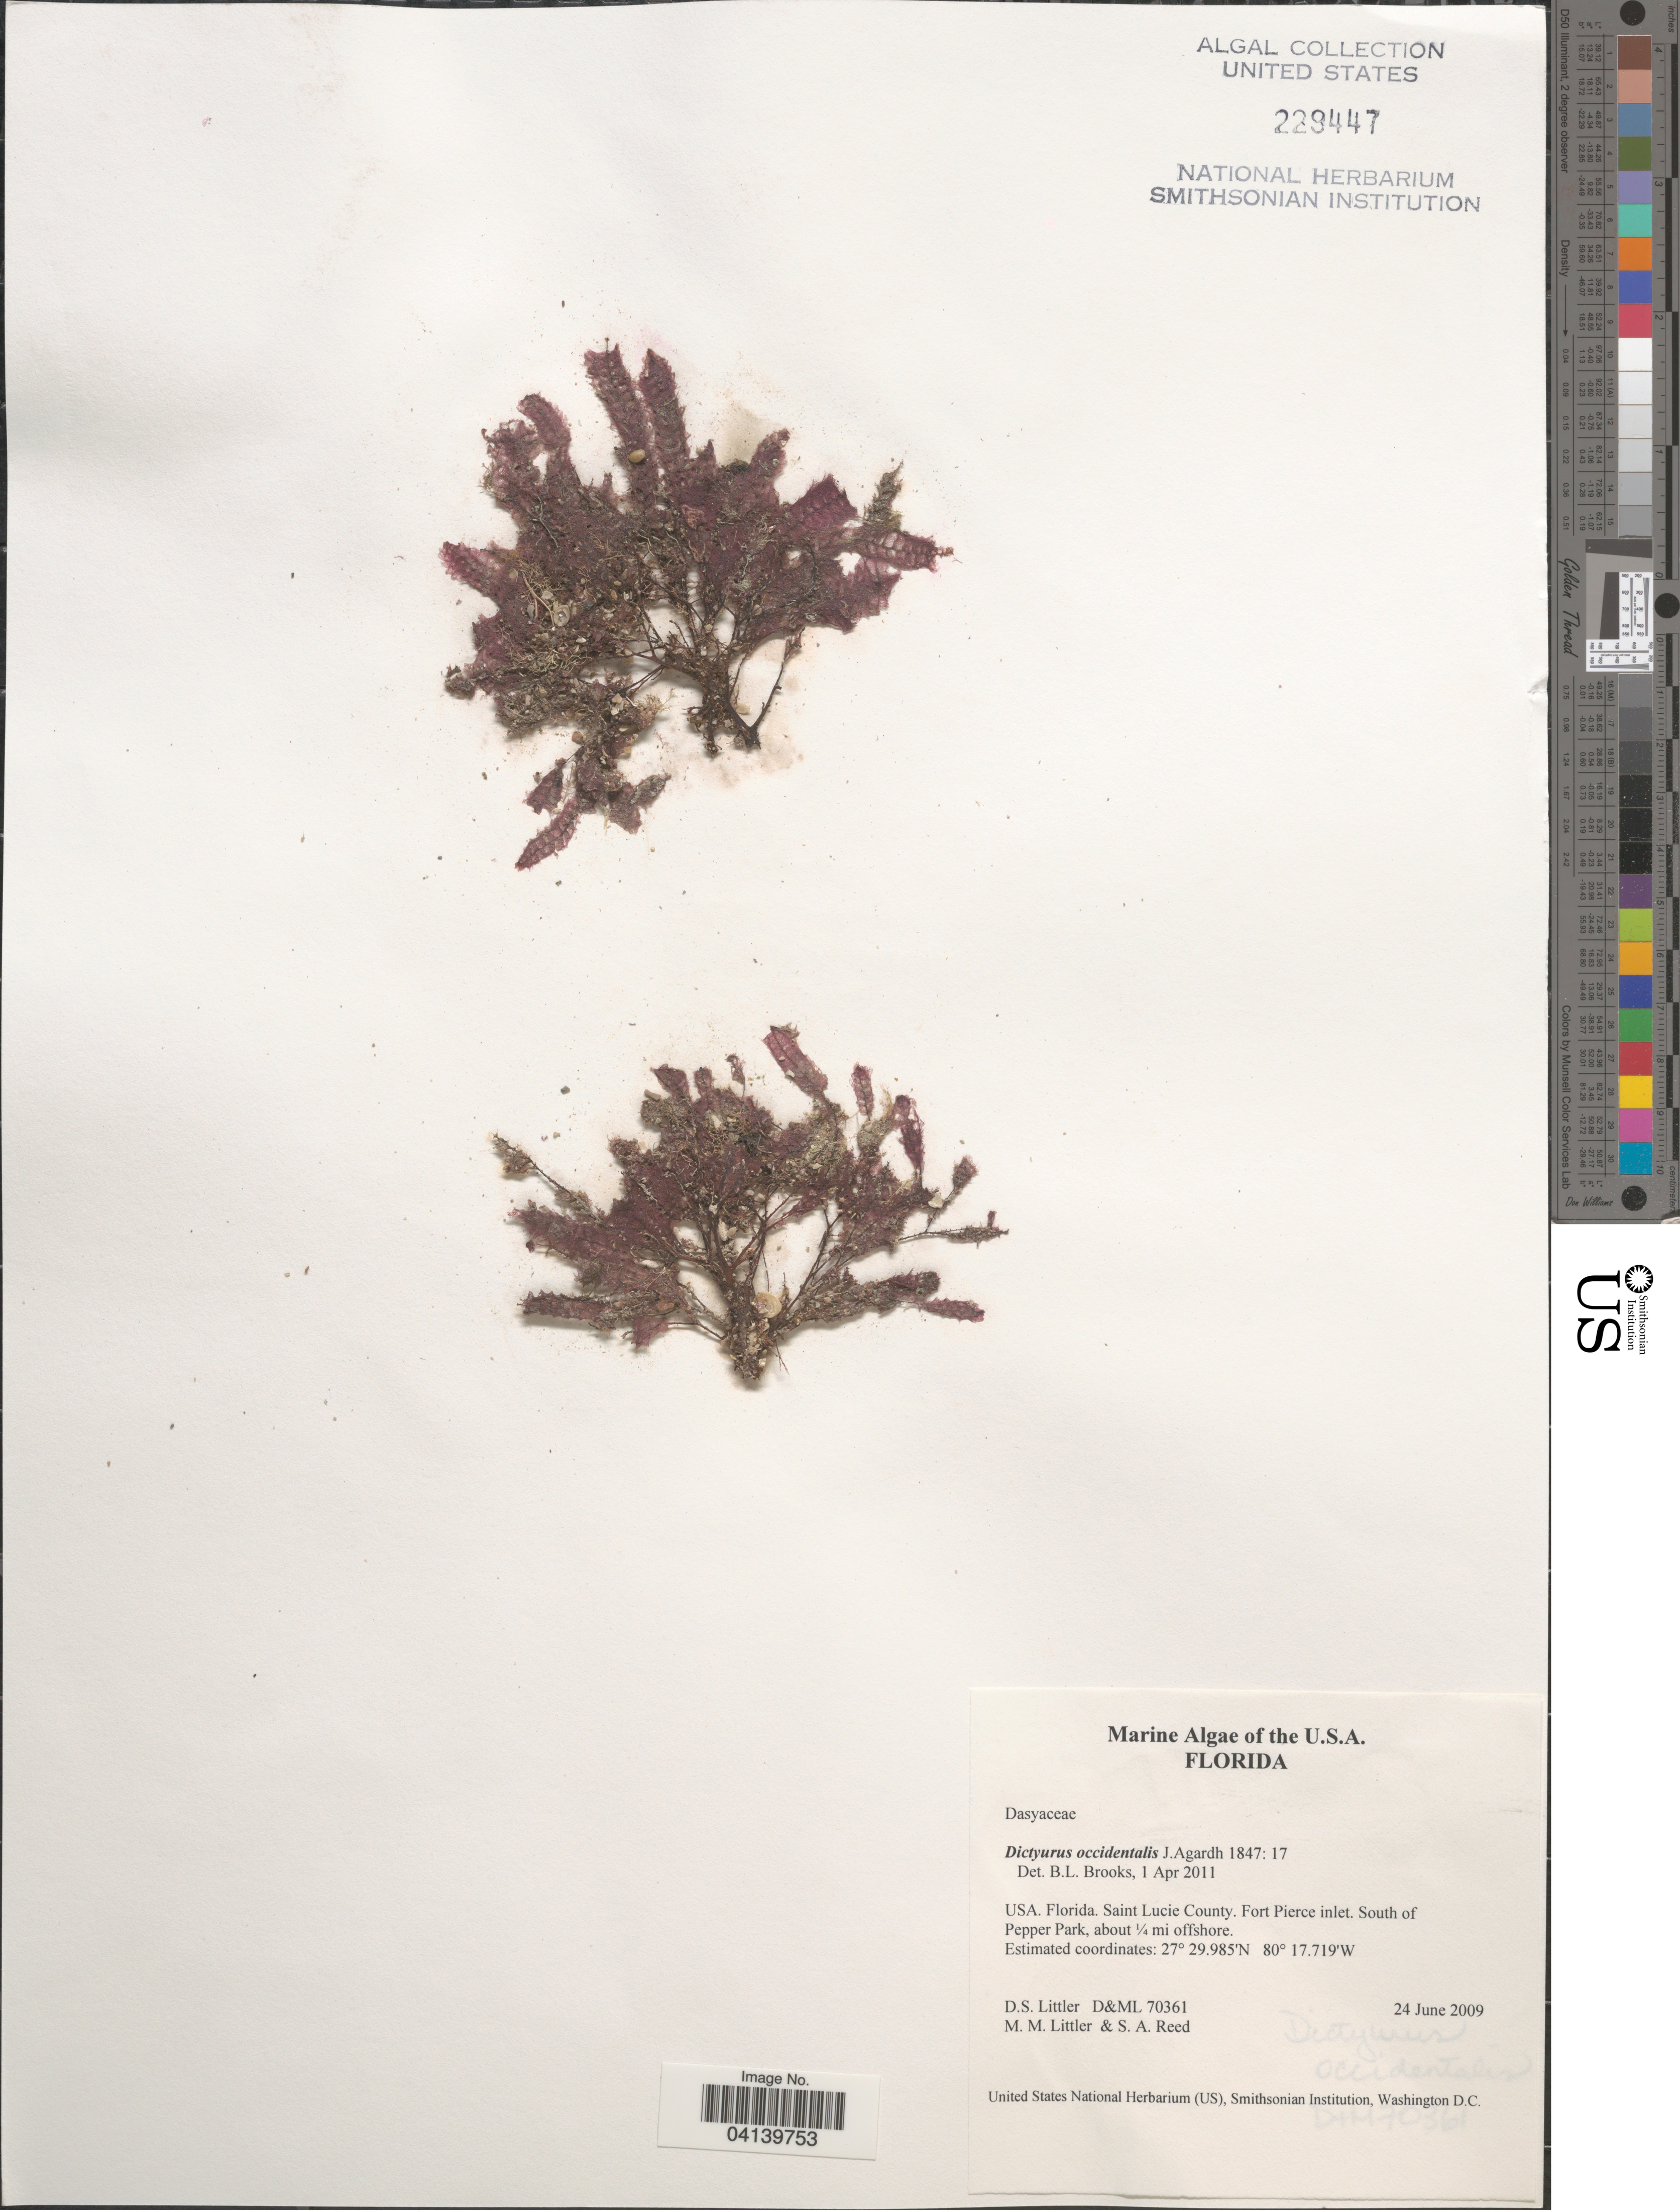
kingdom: Plantae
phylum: Rhodophyta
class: Florideophyceae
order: Ceramiales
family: Dasyaceae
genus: Dictyurus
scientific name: Dictyurus occidentalis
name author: J. Agardh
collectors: D. S. Littler & S. Reed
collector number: D&ML 70361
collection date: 2009-06-24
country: United States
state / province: Florida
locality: Saint Lucie County. Fort Pierce inlet. South of Pepper Park, about ¼ mi offshore.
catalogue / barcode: US 229447